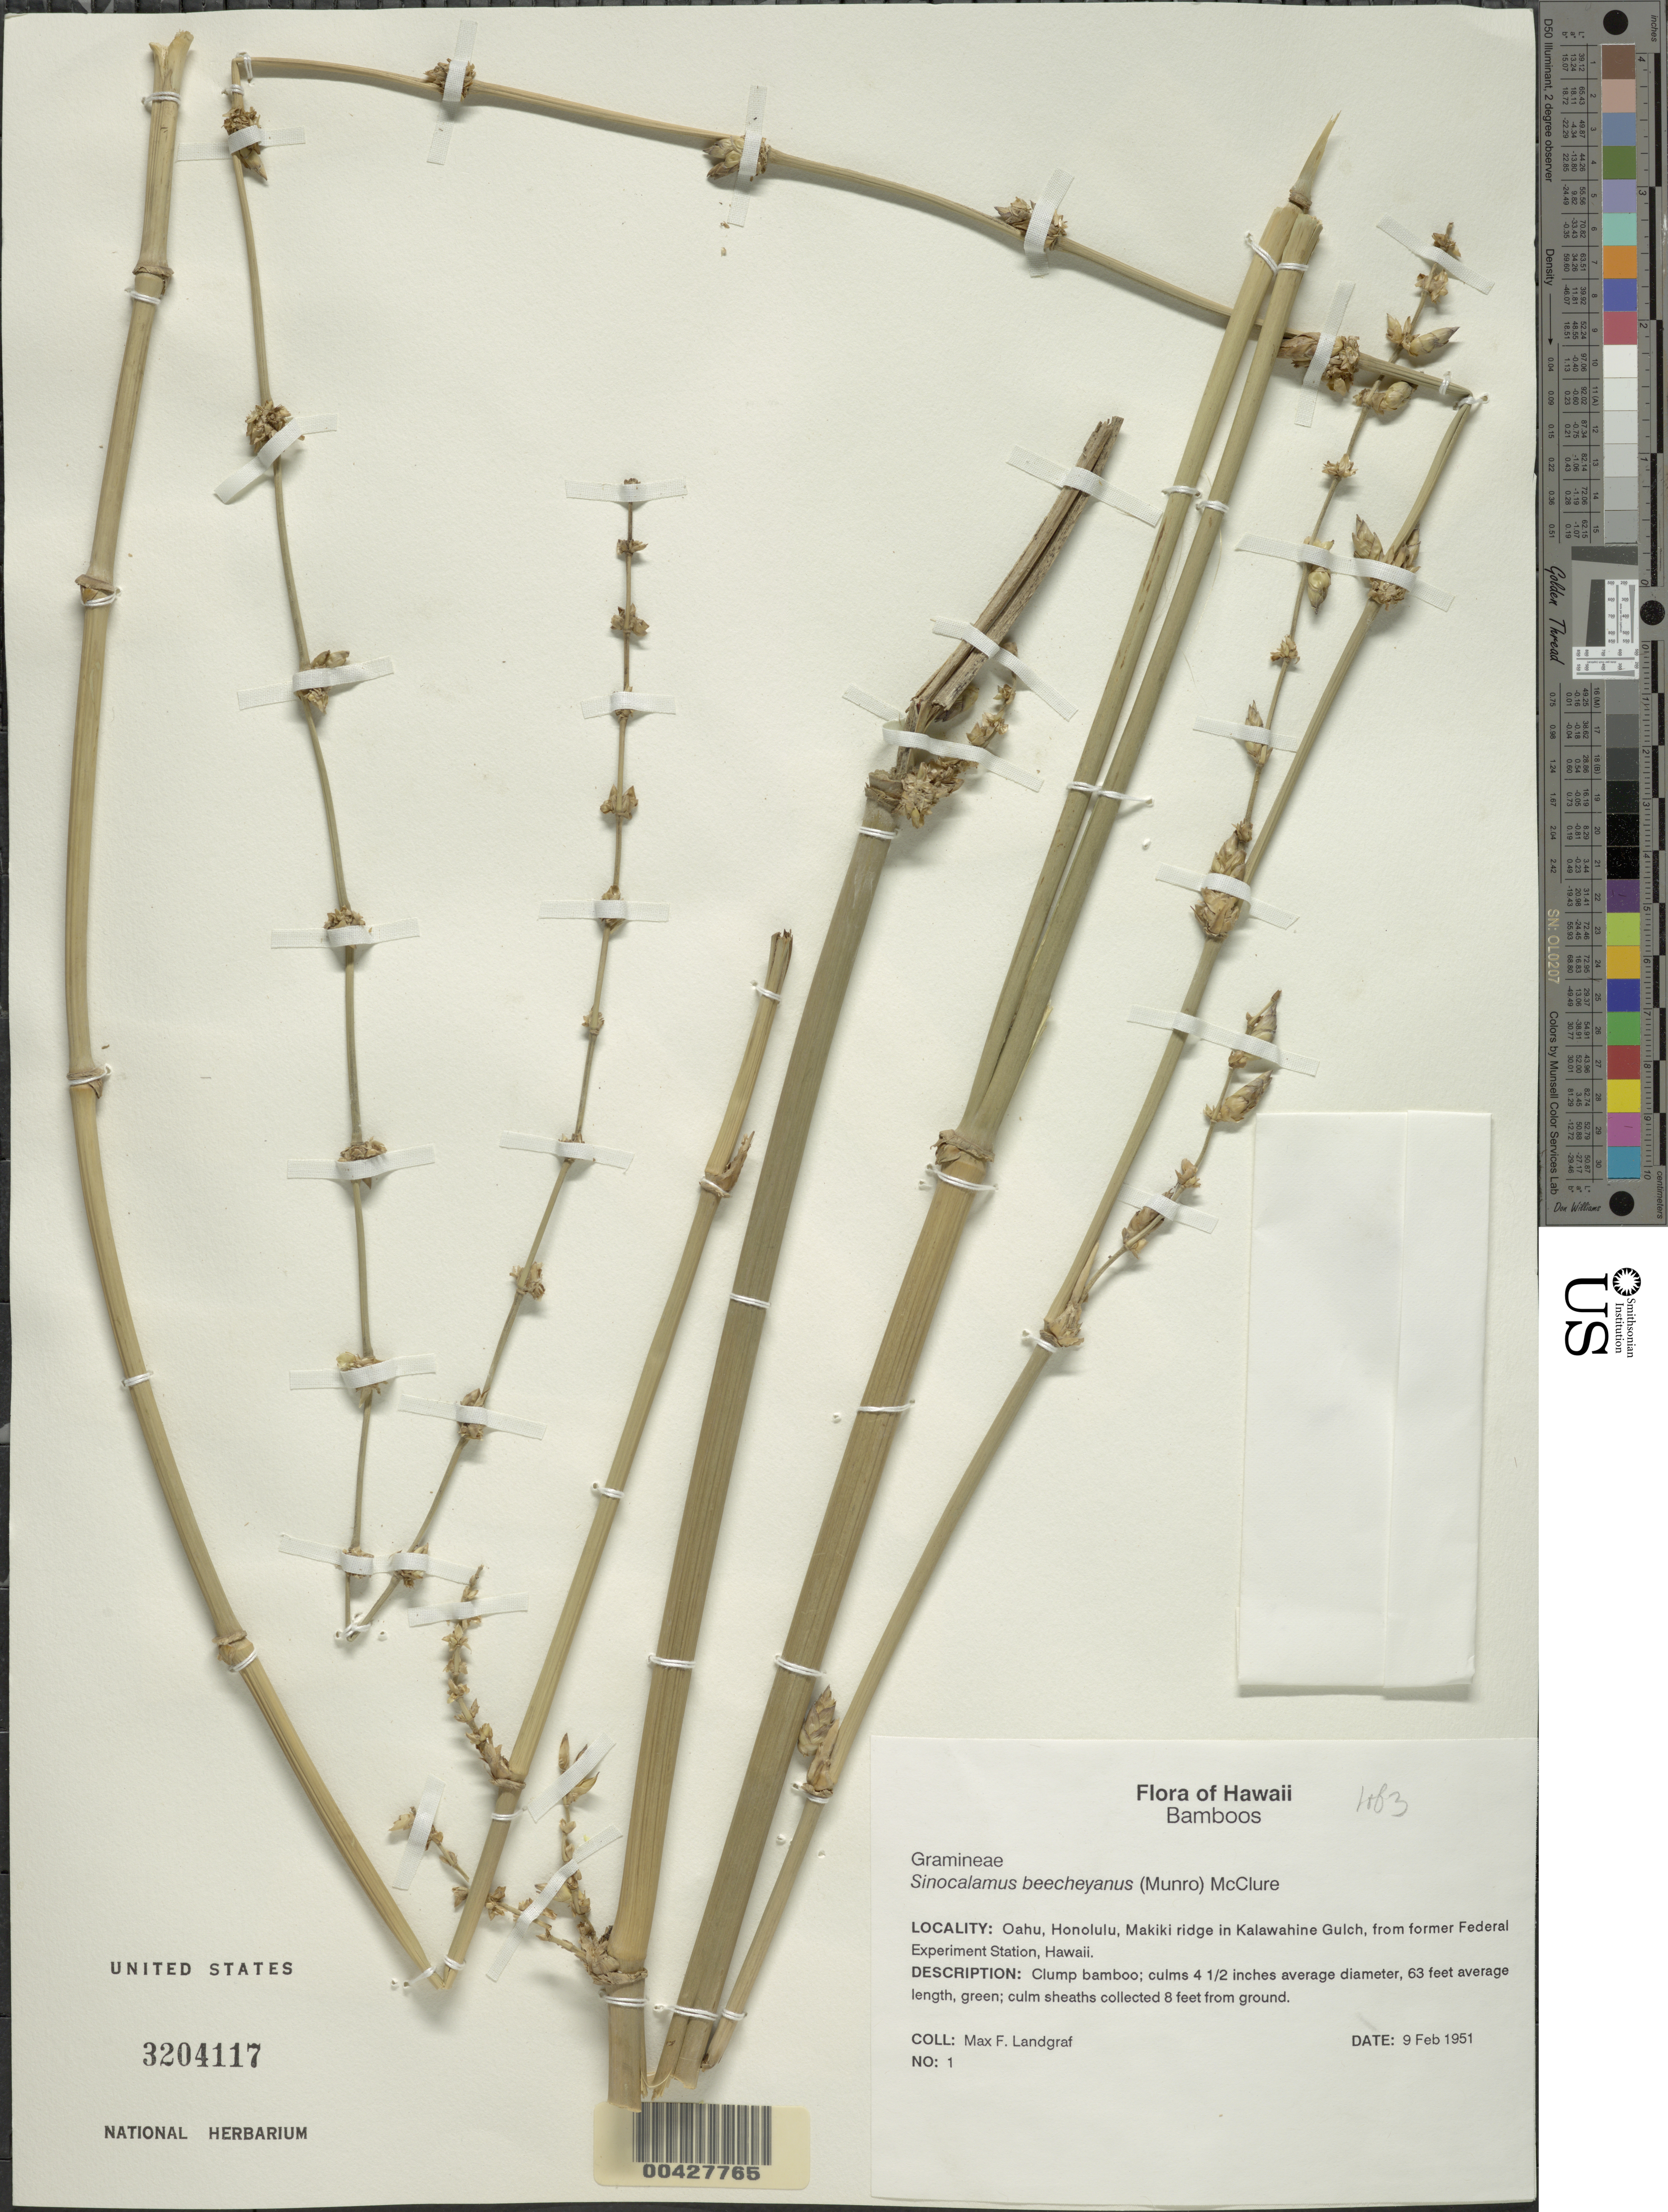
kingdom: Plantae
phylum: Tracheophyta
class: Liliopsida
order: Poales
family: Poaceae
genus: Sinocalamus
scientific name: Sinocalamus beecheyanus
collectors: M. Landgraf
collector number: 1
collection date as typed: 09 Feb 1951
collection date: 1951-02-09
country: United States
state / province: Hawaii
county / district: Honolulu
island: Oahu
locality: Makiki ridge in kalawahine gulch (federal experiment station)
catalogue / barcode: US 3204117